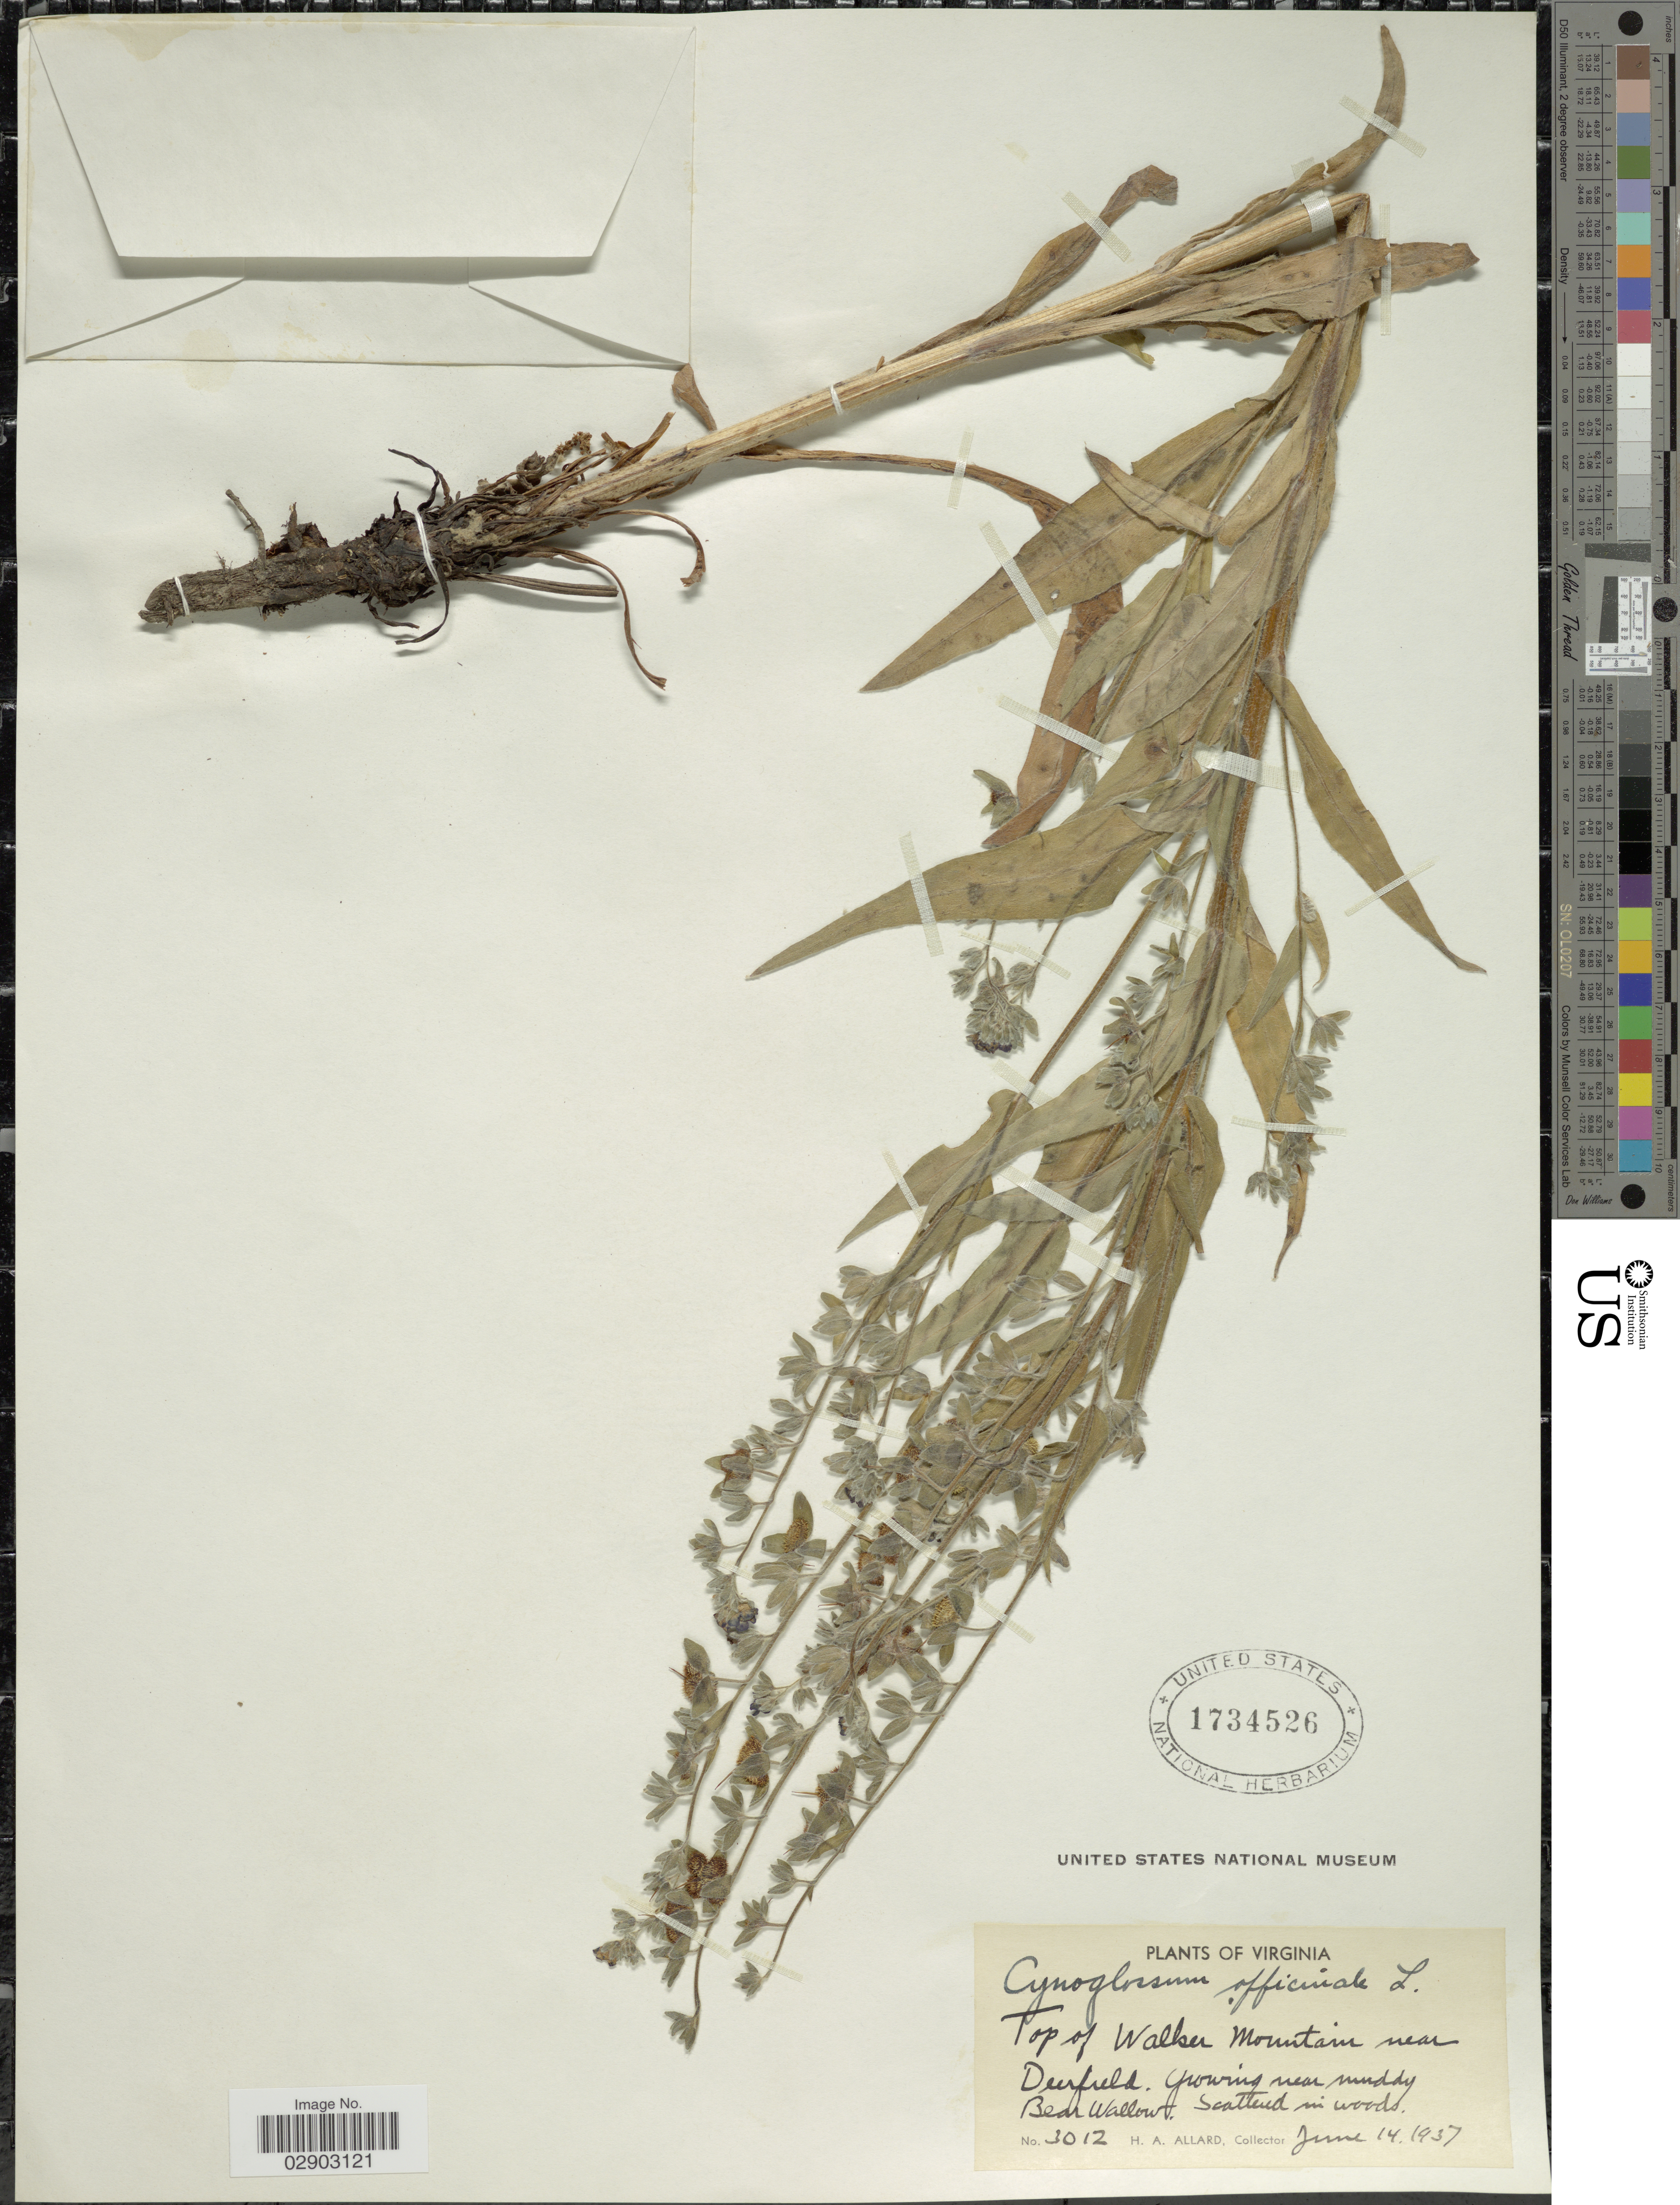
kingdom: Plantae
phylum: Tracheophyta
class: Magnoliopsida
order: Boraginales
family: Boraginaceae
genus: Cynoglossum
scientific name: Cynoglossum officinale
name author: L.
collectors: H. A. Allard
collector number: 3012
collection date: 1937-06-14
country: United States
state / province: Virginia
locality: Top of Walker Mountain near Deerfield. Growing near muddy Bear Wallow.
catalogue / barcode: US 1734526